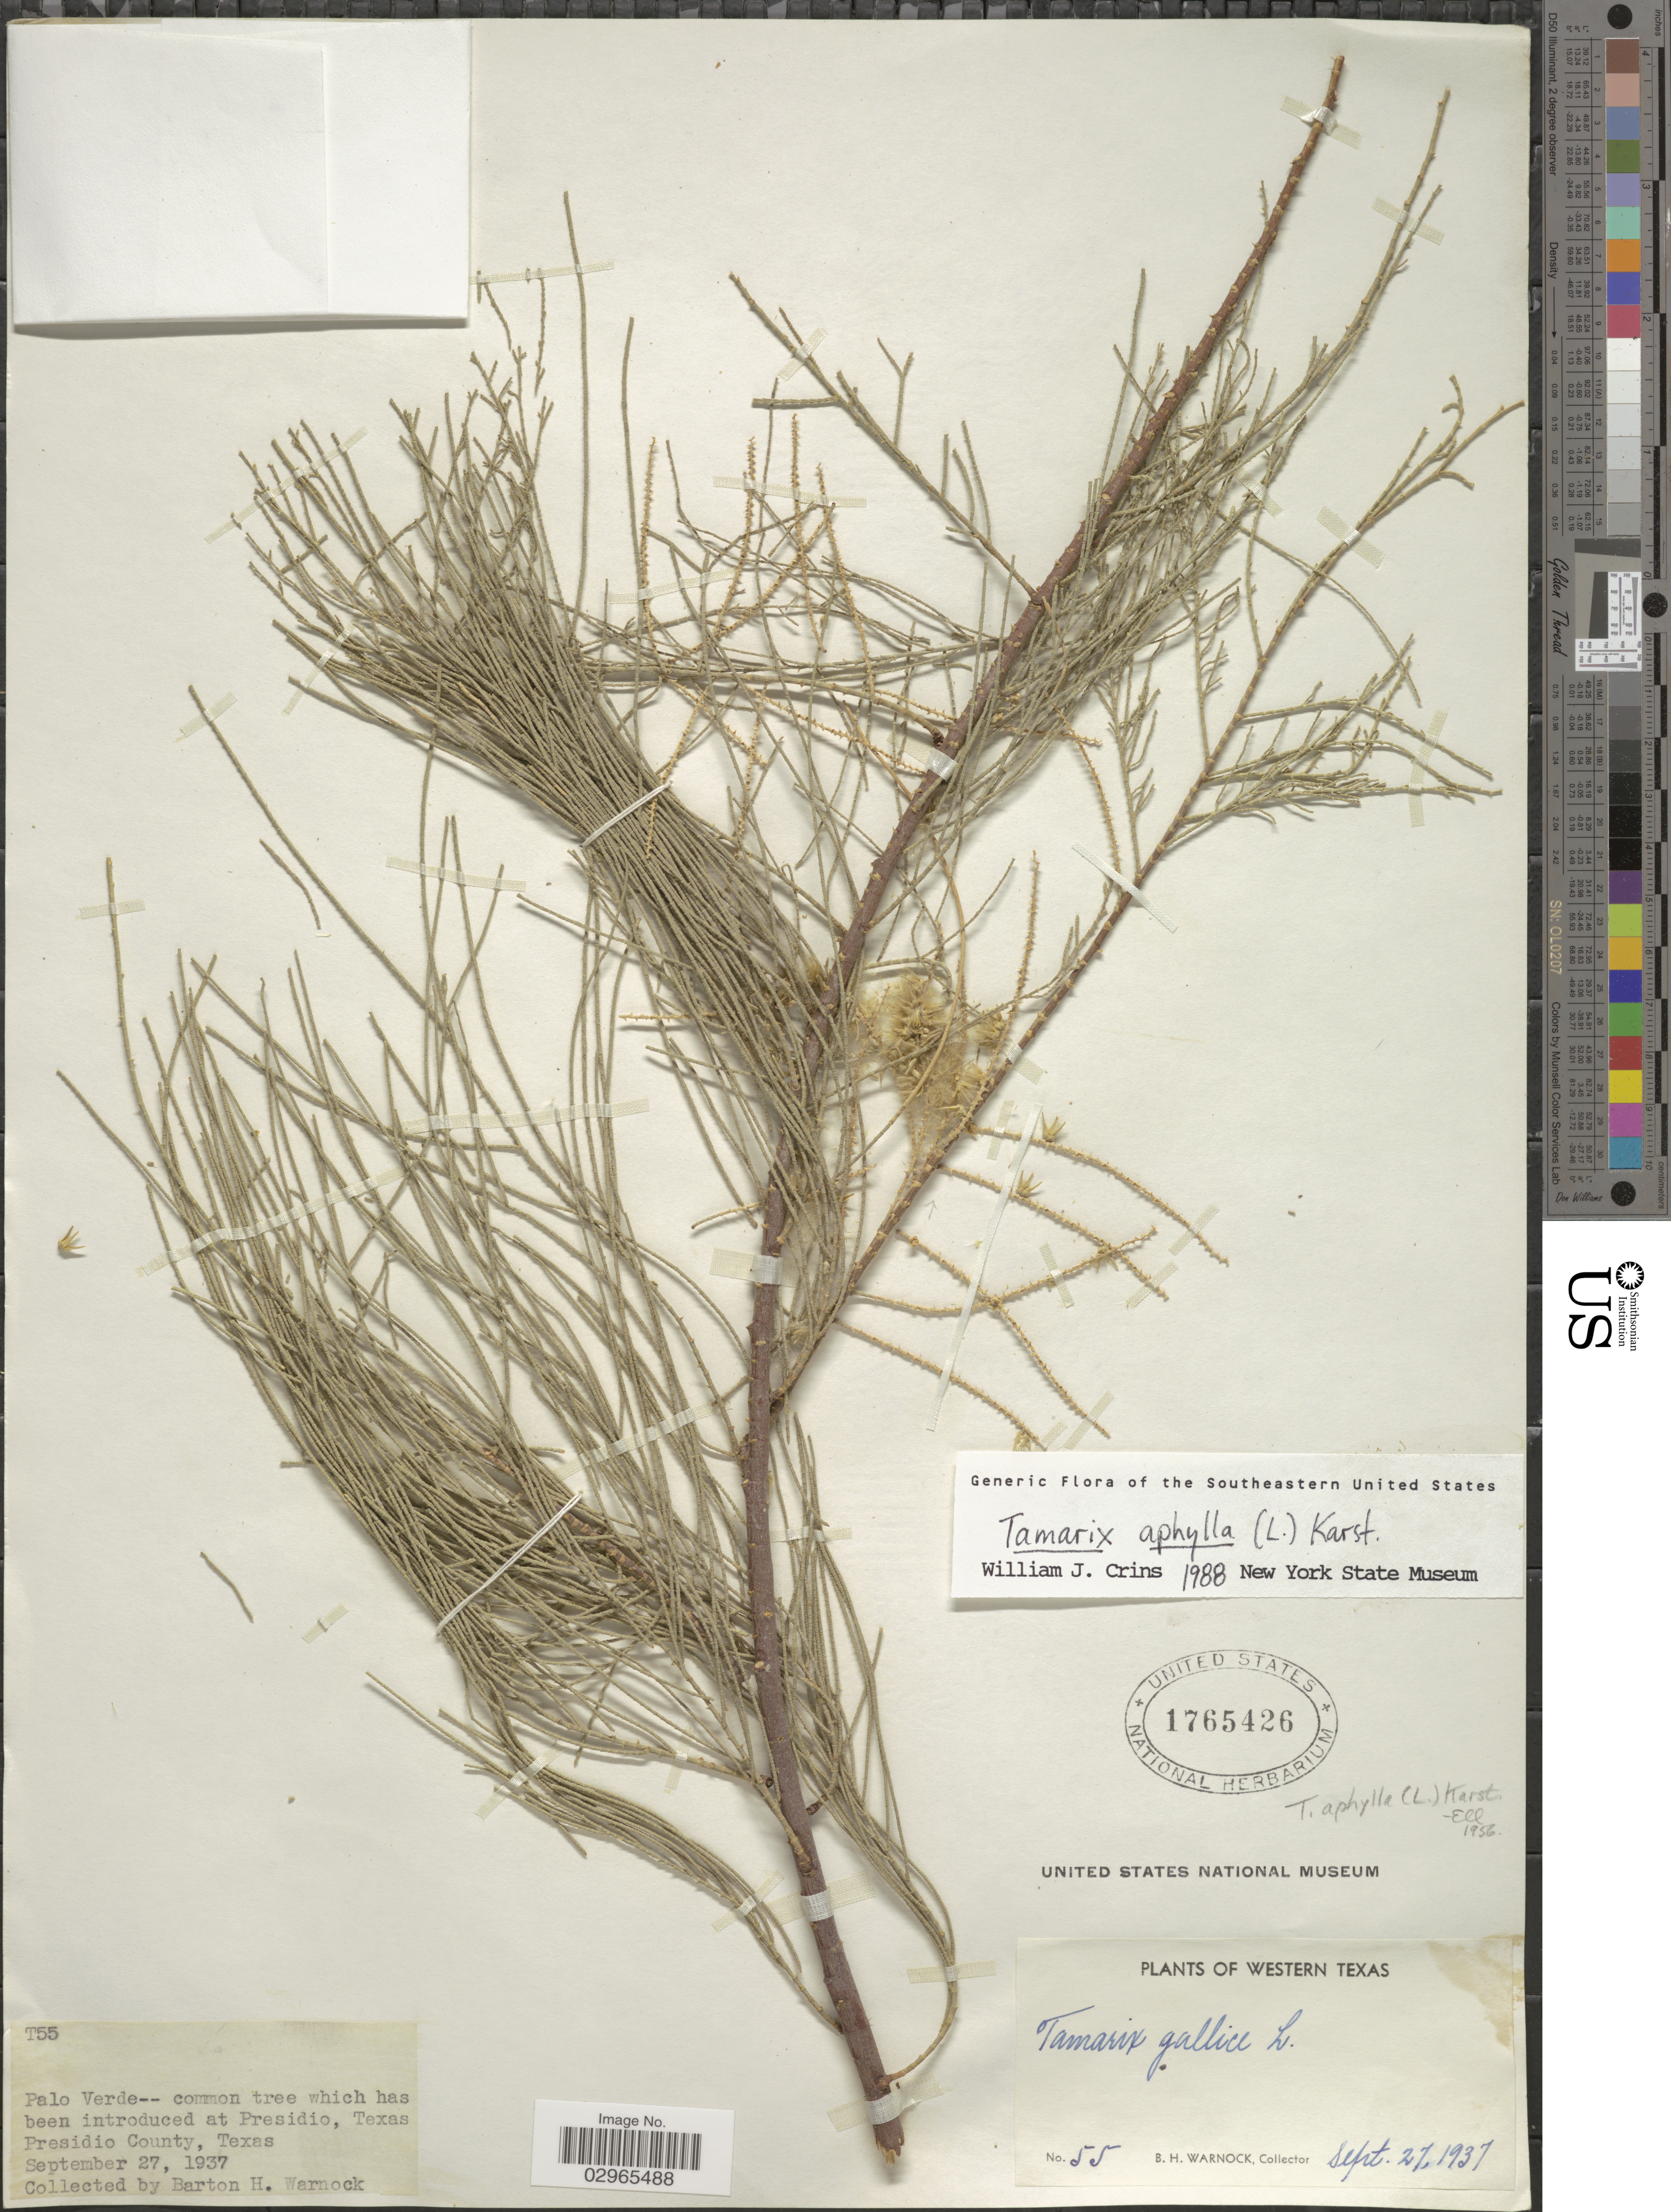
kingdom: Plantae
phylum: Tracheophyta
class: Magnoliopsida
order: Caryophyllales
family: Tamaricaceae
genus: Tamarix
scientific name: Tamarix aphylla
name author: (L.) H. Karst.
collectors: B. H. Warnock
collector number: T55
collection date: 1937-09-27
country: United States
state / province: Texas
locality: Western Texas. Presidio, Presidio County.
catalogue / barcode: US 1765426